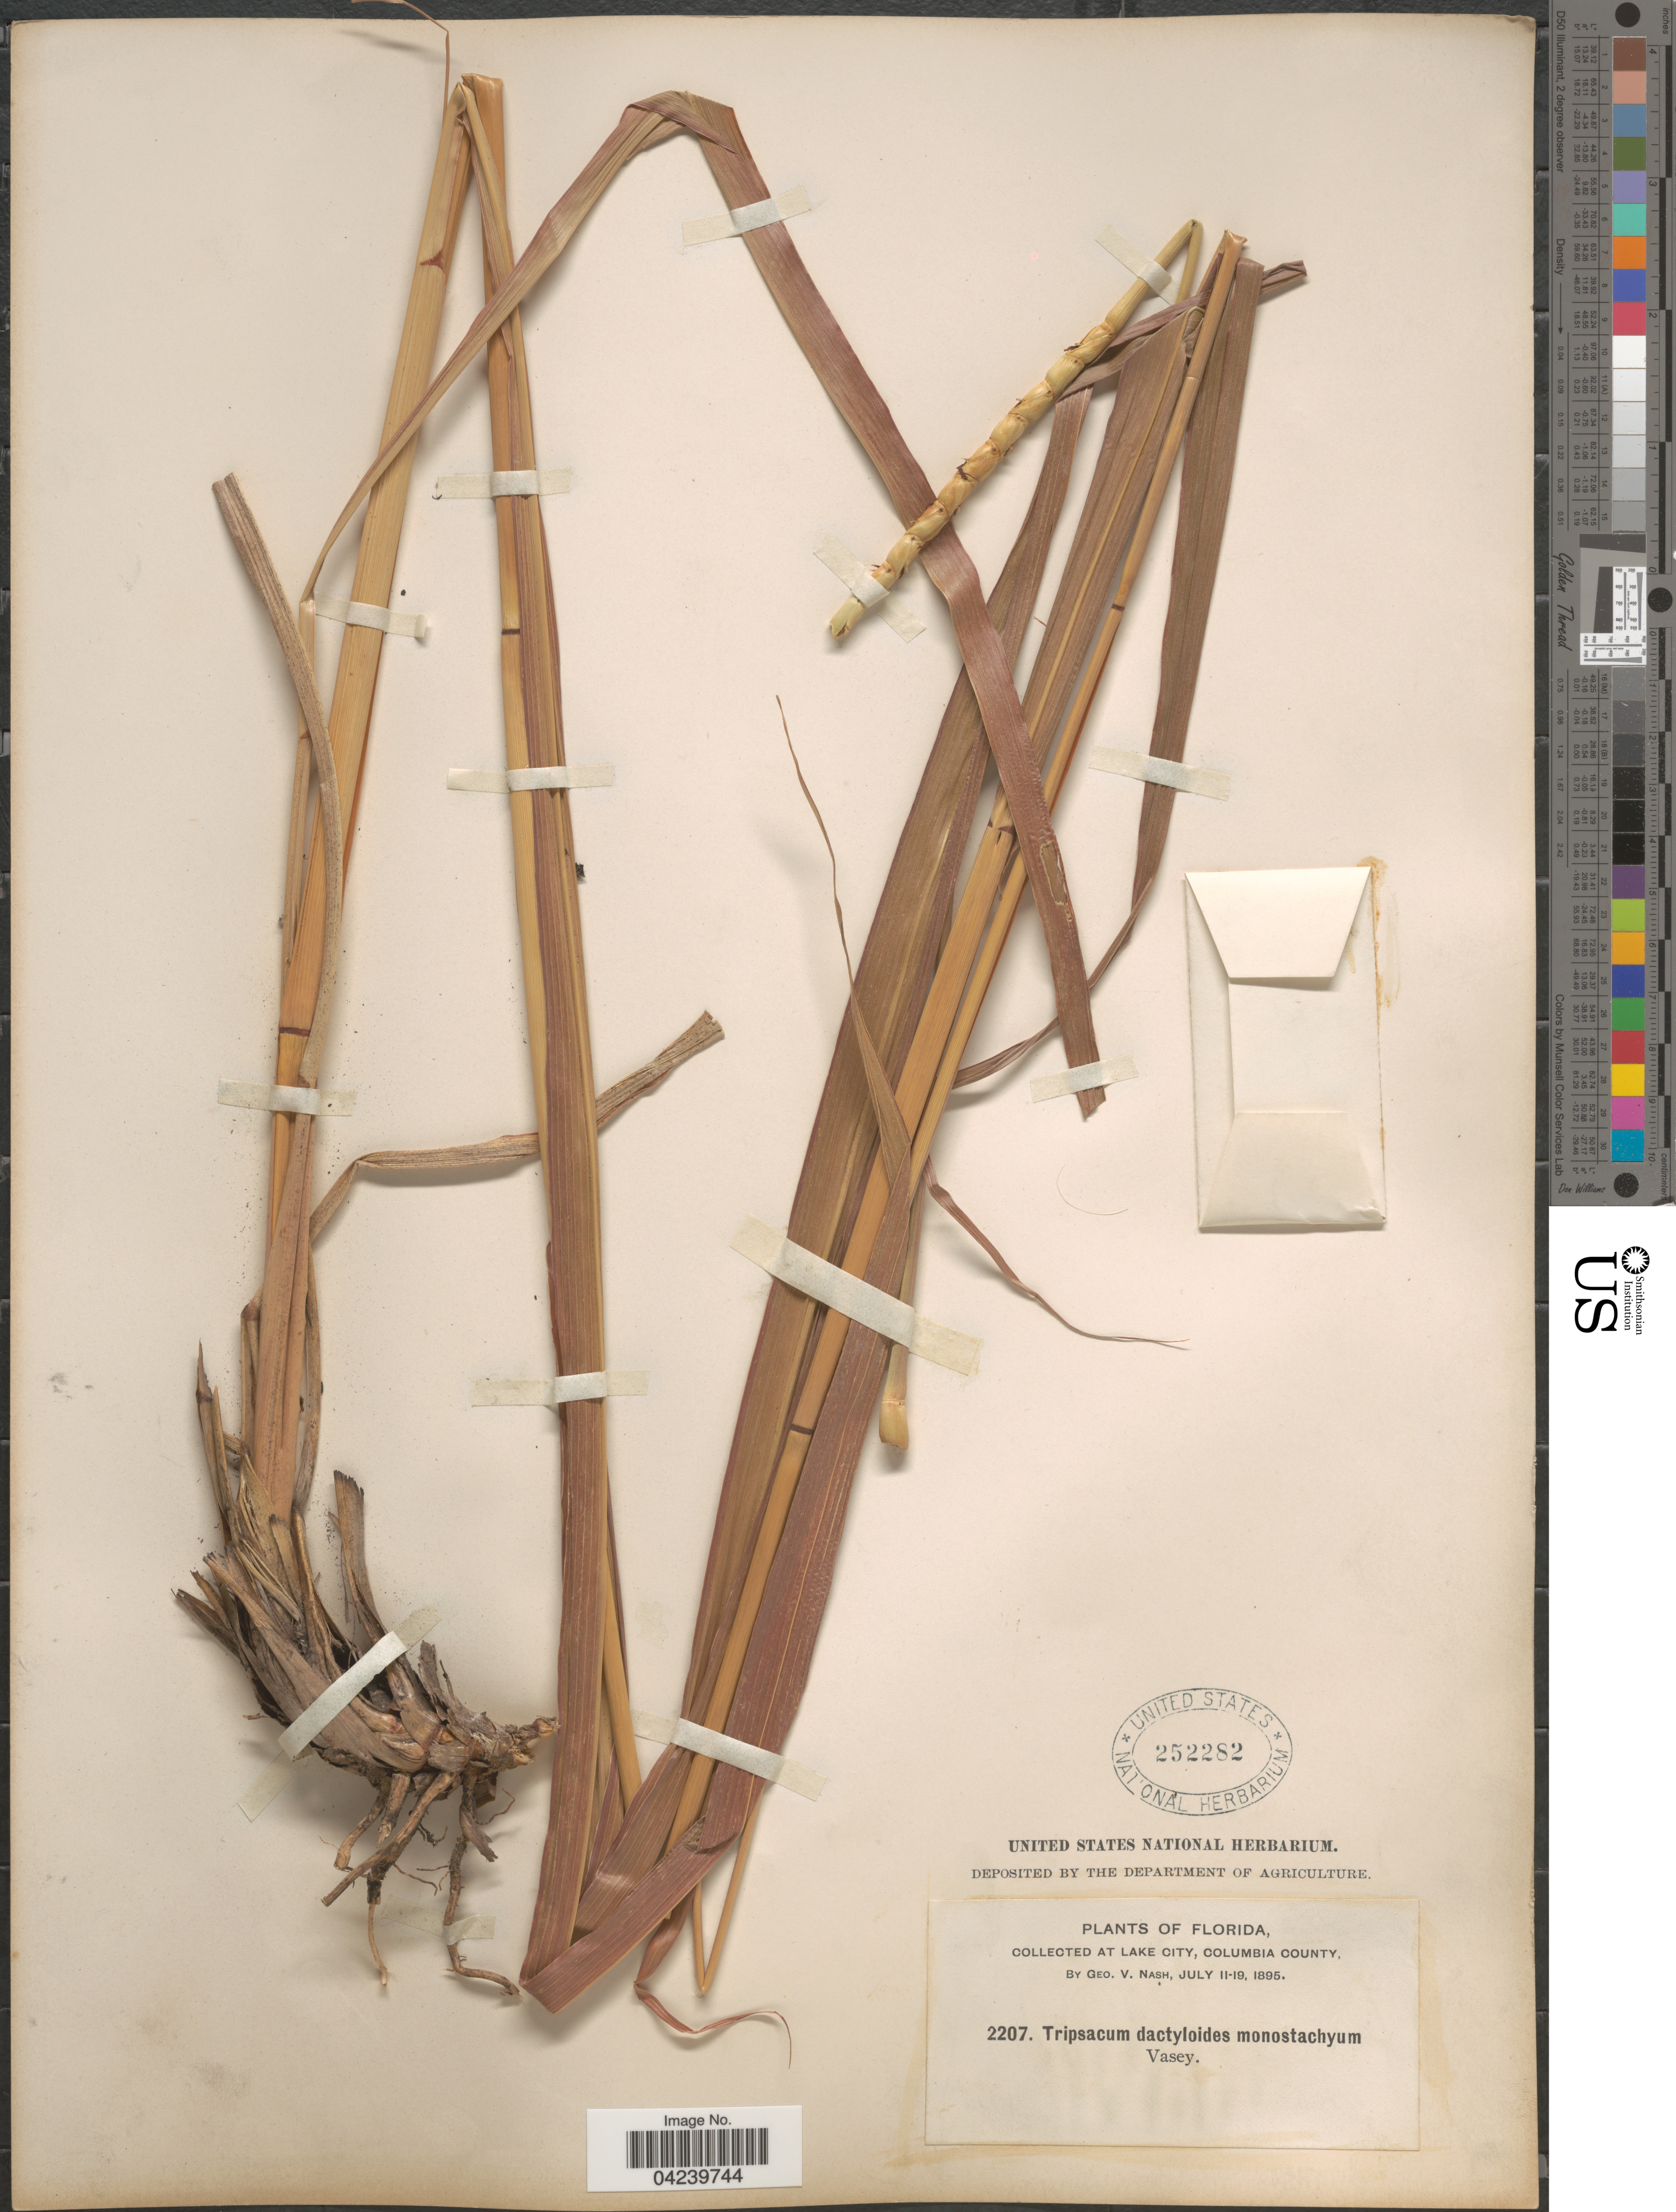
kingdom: Plantae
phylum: Tracheophyta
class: Liliopsida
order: Poales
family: Poaceae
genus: Tripsacum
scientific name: Tripsacum dactyloides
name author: (L.) L.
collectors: G. V. Nash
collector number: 2207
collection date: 1895-07-11/1895-07-19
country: United States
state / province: Florida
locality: At Lake City, Columbia County.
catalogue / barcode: US 252282